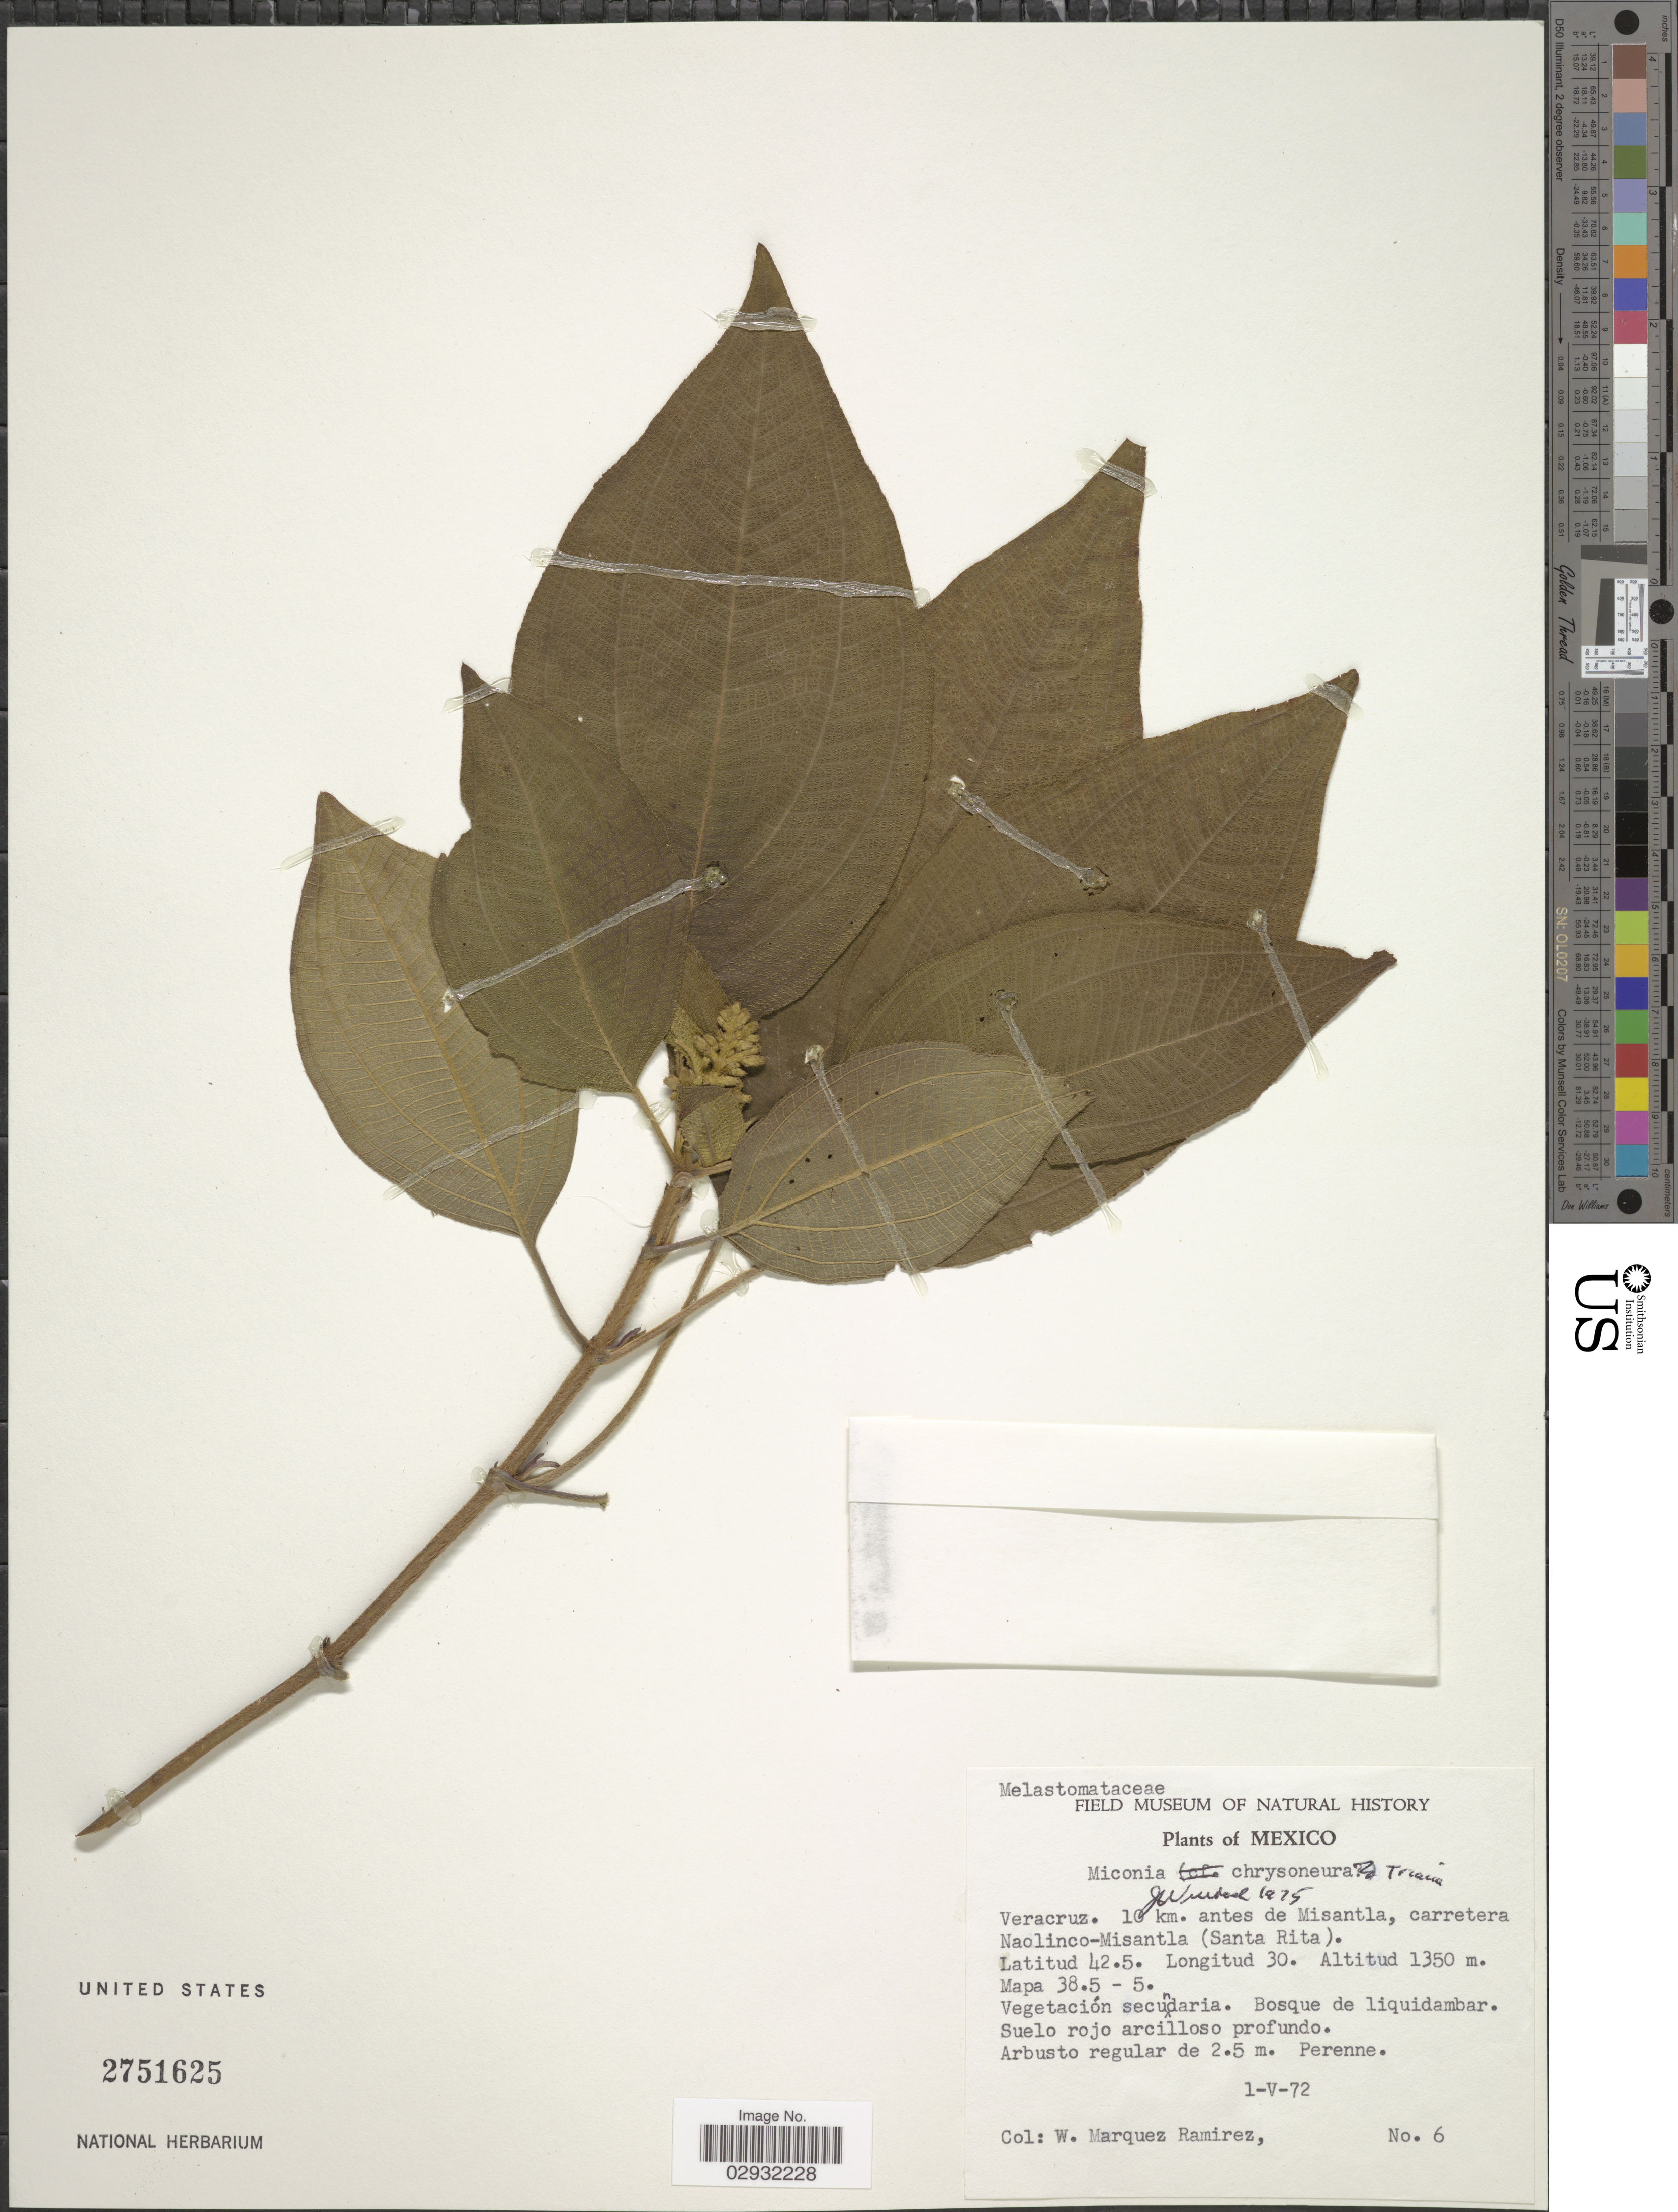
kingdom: Plantae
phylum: Tracheophyta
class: Magnoliopsida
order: Myrtales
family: Melastomataceae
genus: Miconia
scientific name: Miconia chrysoneura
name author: Triana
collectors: W. Márquez R.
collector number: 6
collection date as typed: Transcribed d/m/y: 1/5/72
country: Mexico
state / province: Veracruz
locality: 10 km. antes de Misantla, carretera Naolinco-Misantla (Santa Rita). Mapa 38.5-5.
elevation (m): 1350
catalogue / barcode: US 2751625